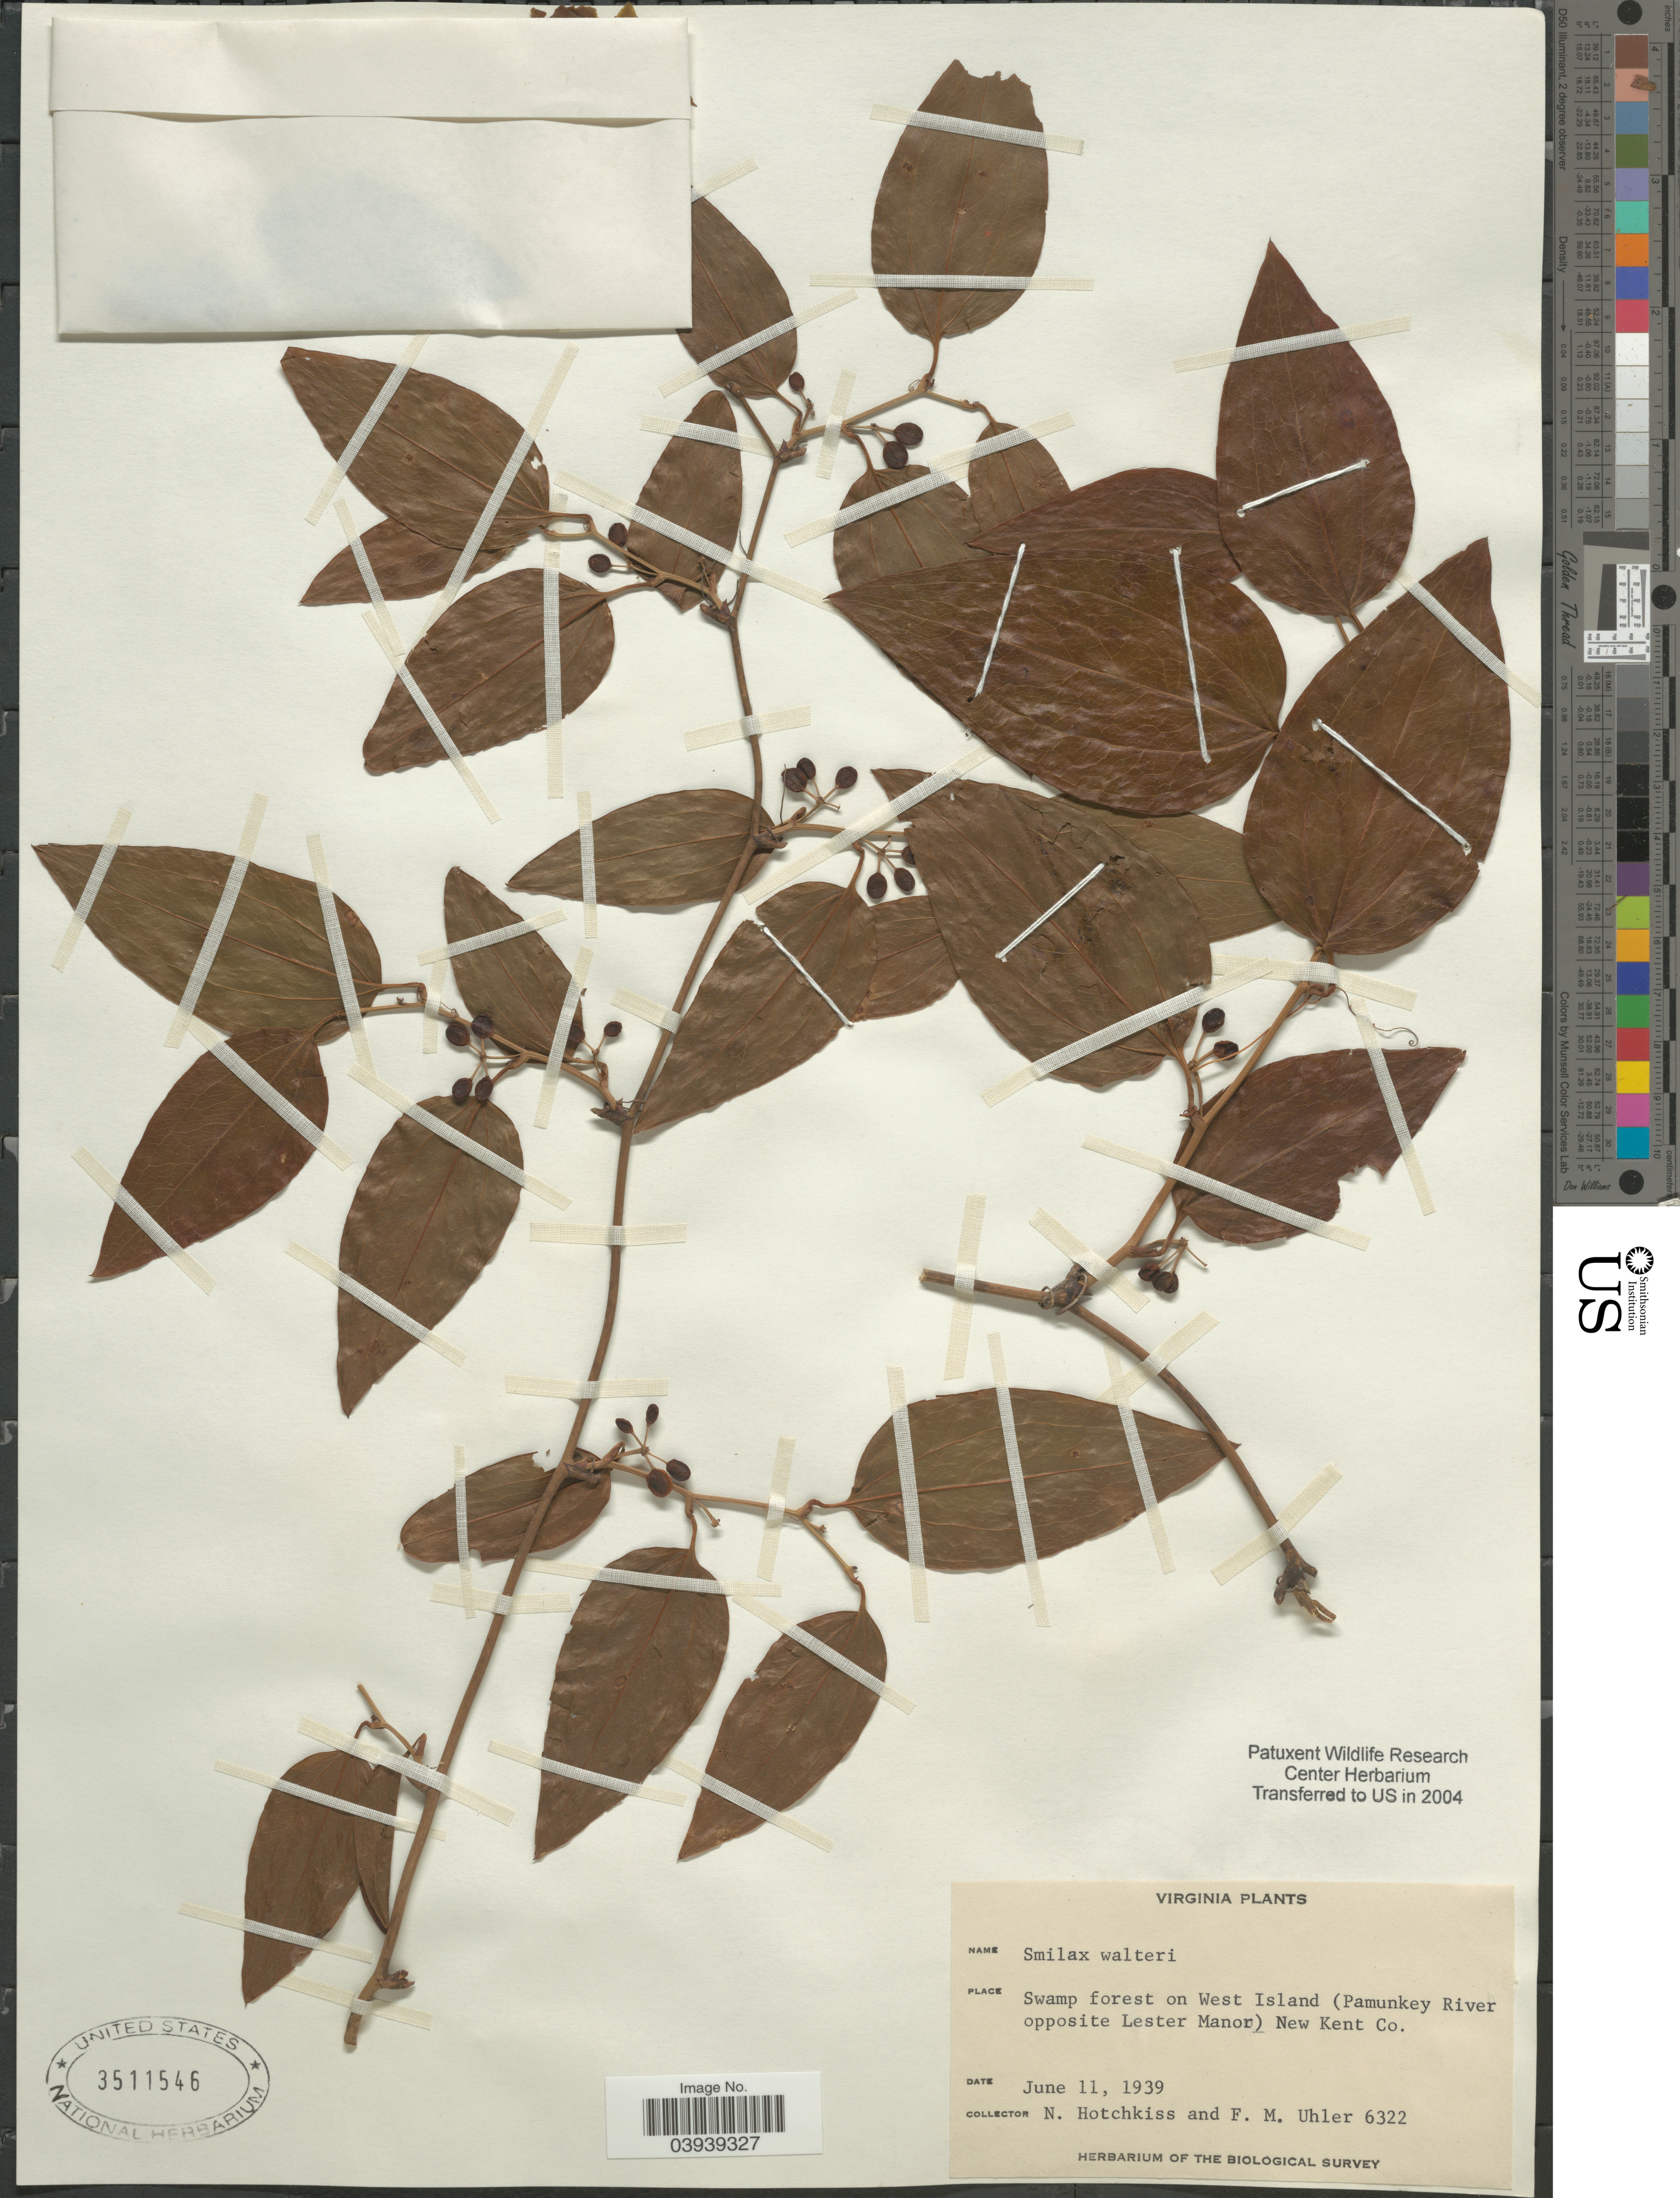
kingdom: Plantae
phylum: Tracheophyta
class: Liliopsida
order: Liliales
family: Smilacaceae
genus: Smilax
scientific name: Smilax walteri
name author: Pursh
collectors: N. Hotchkiss & F. M. Uhler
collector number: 6322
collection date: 1939-06-11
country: United States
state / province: Virginia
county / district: New Kent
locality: Swamp forest on West Island (Pamunkey River opposite Lester Manor) New Kent Co.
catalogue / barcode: US 3511546